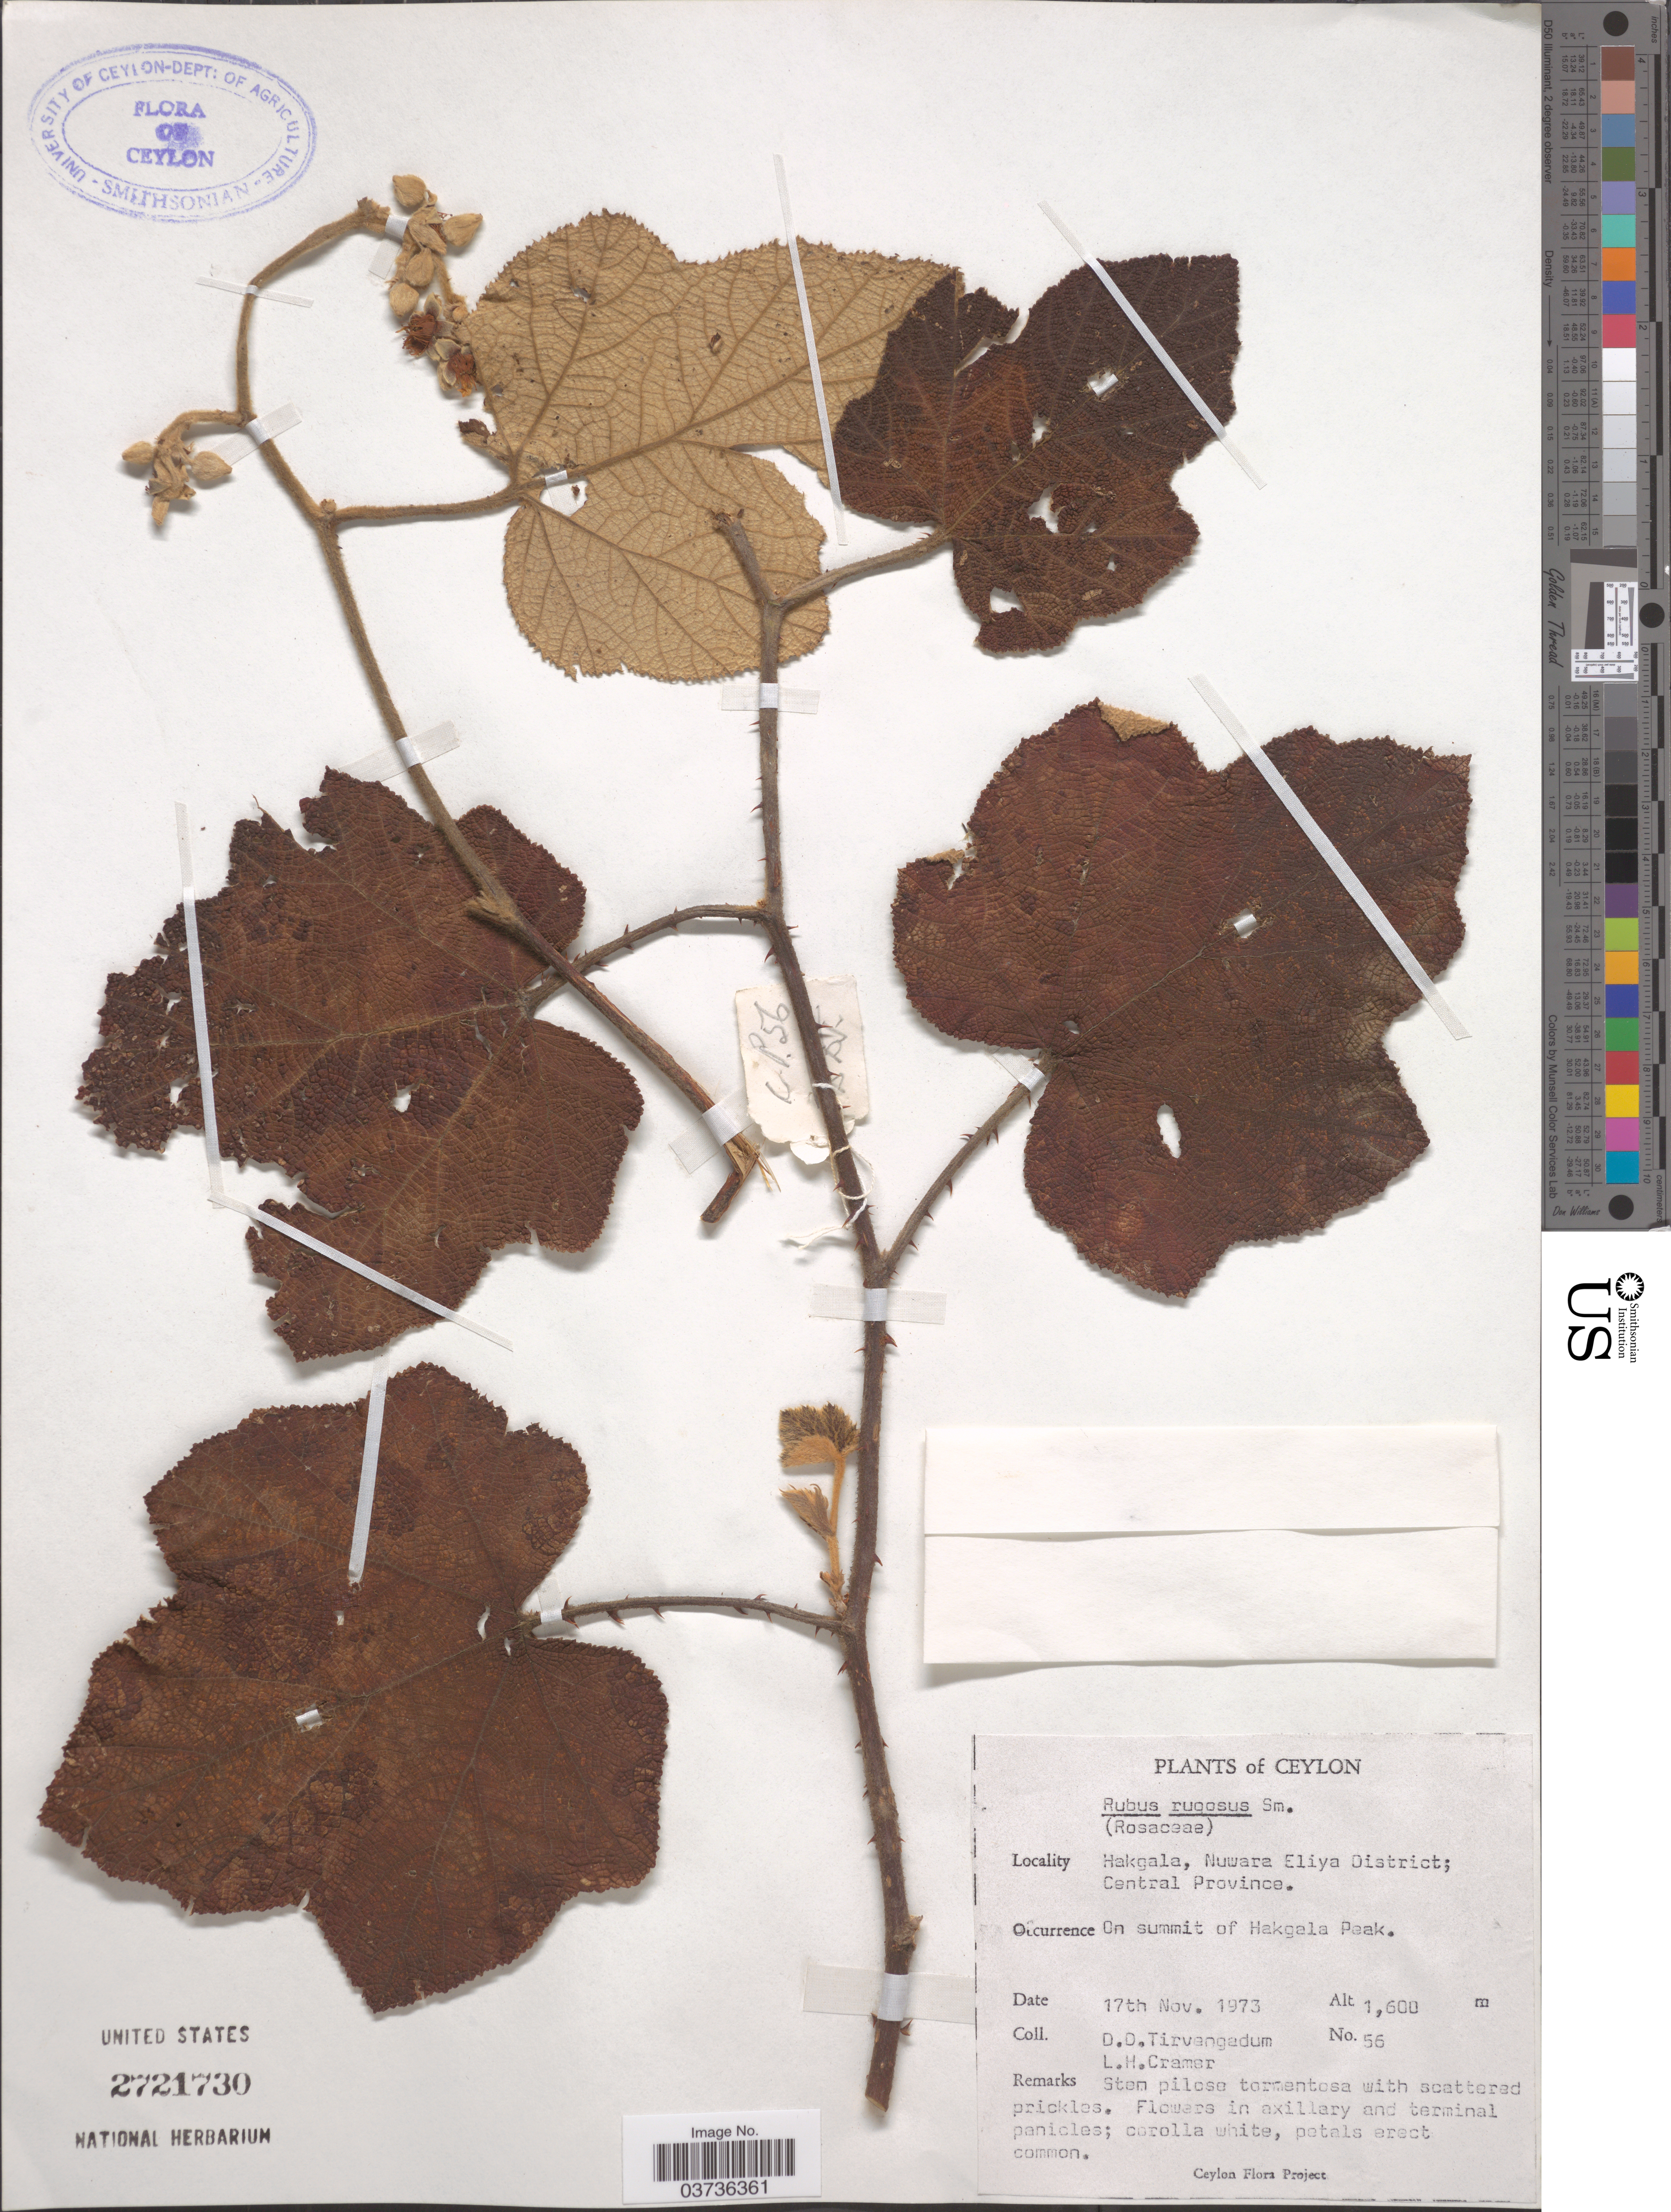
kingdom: Plantae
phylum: Tracheophyta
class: Magnoliopsida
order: Rosales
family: Rosaceae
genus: Rubus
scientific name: Rubus rugosus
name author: Small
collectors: D. Tirvengadum & L. H. Cramer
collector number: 56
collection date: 1973-11-17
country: Sri Lanka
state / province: Central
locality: Ceylon. Hakgala, Nuwara Eliya District. On summit of Hakgala Peak.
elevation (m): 1600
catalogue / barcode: US 2721730